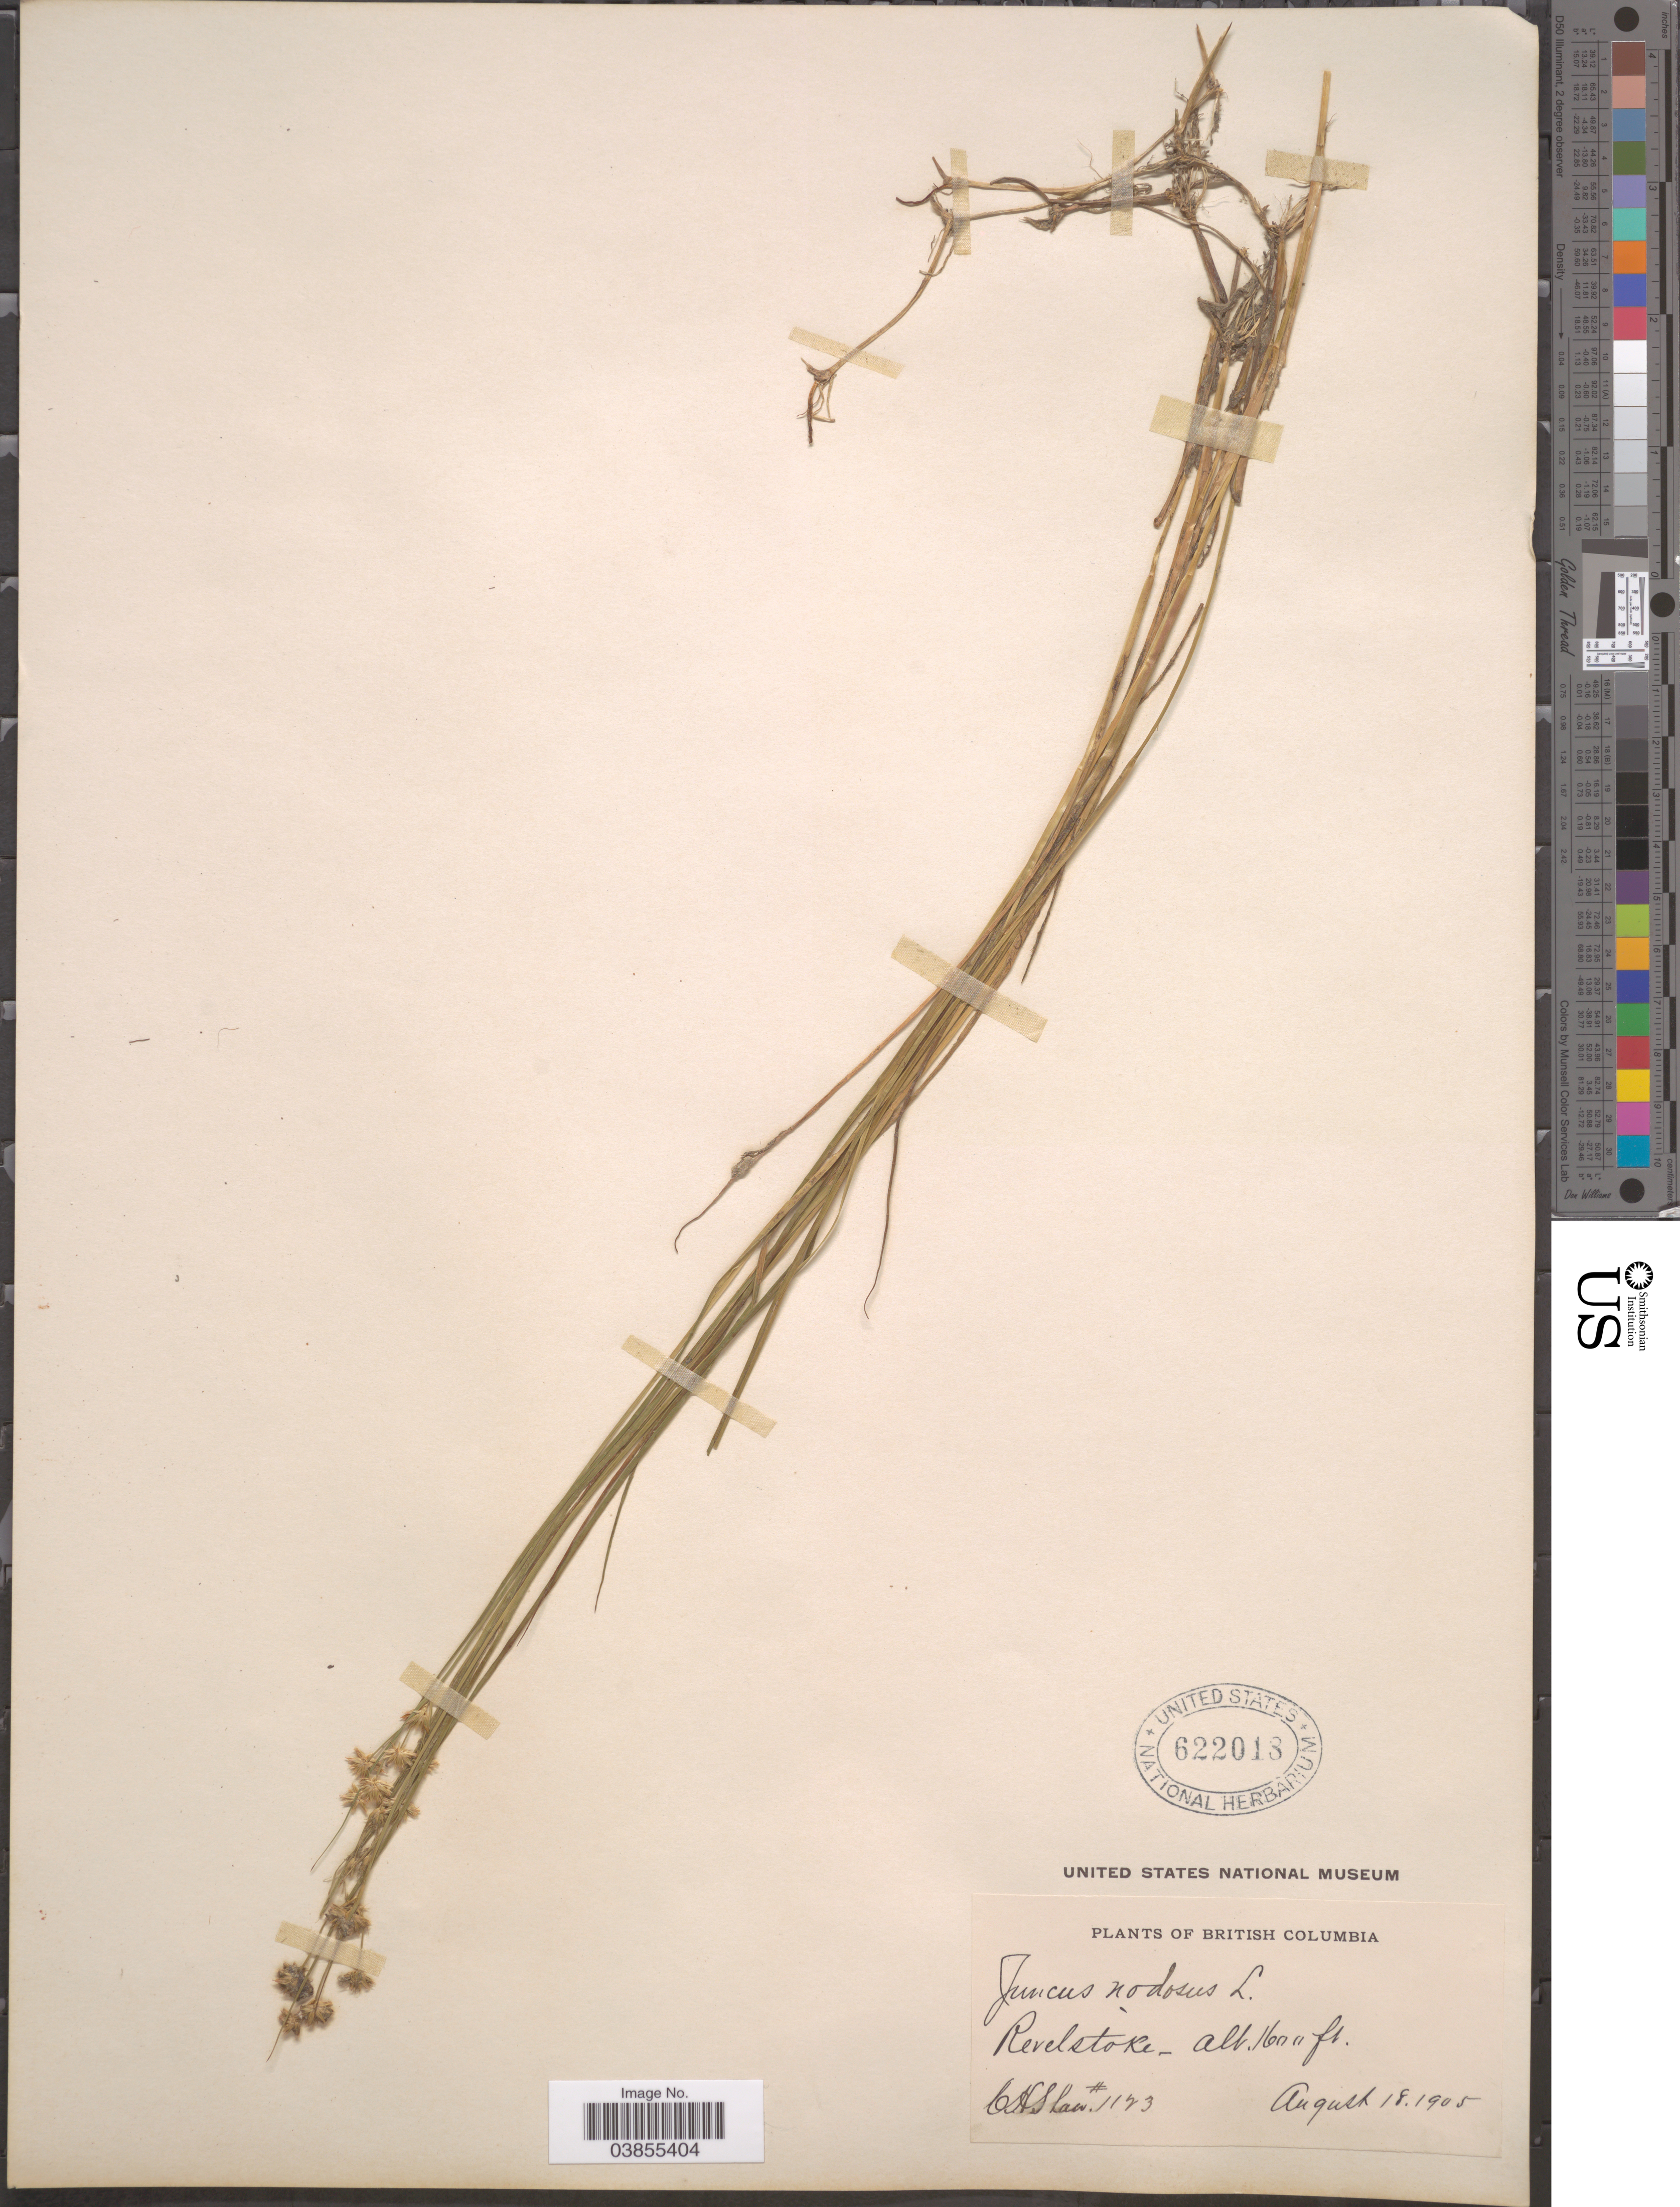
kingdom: Plantae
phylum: Tracheophyta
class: Liliopsida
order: Poales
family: Juncaceae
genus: Juncus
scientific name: Juncus nodosus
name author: L.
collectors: C. H. Shaw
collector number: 1123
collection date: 1905-08-18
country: Canada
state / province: British Columbia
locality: Revelstoke.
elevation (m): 488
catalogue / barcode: US 622018